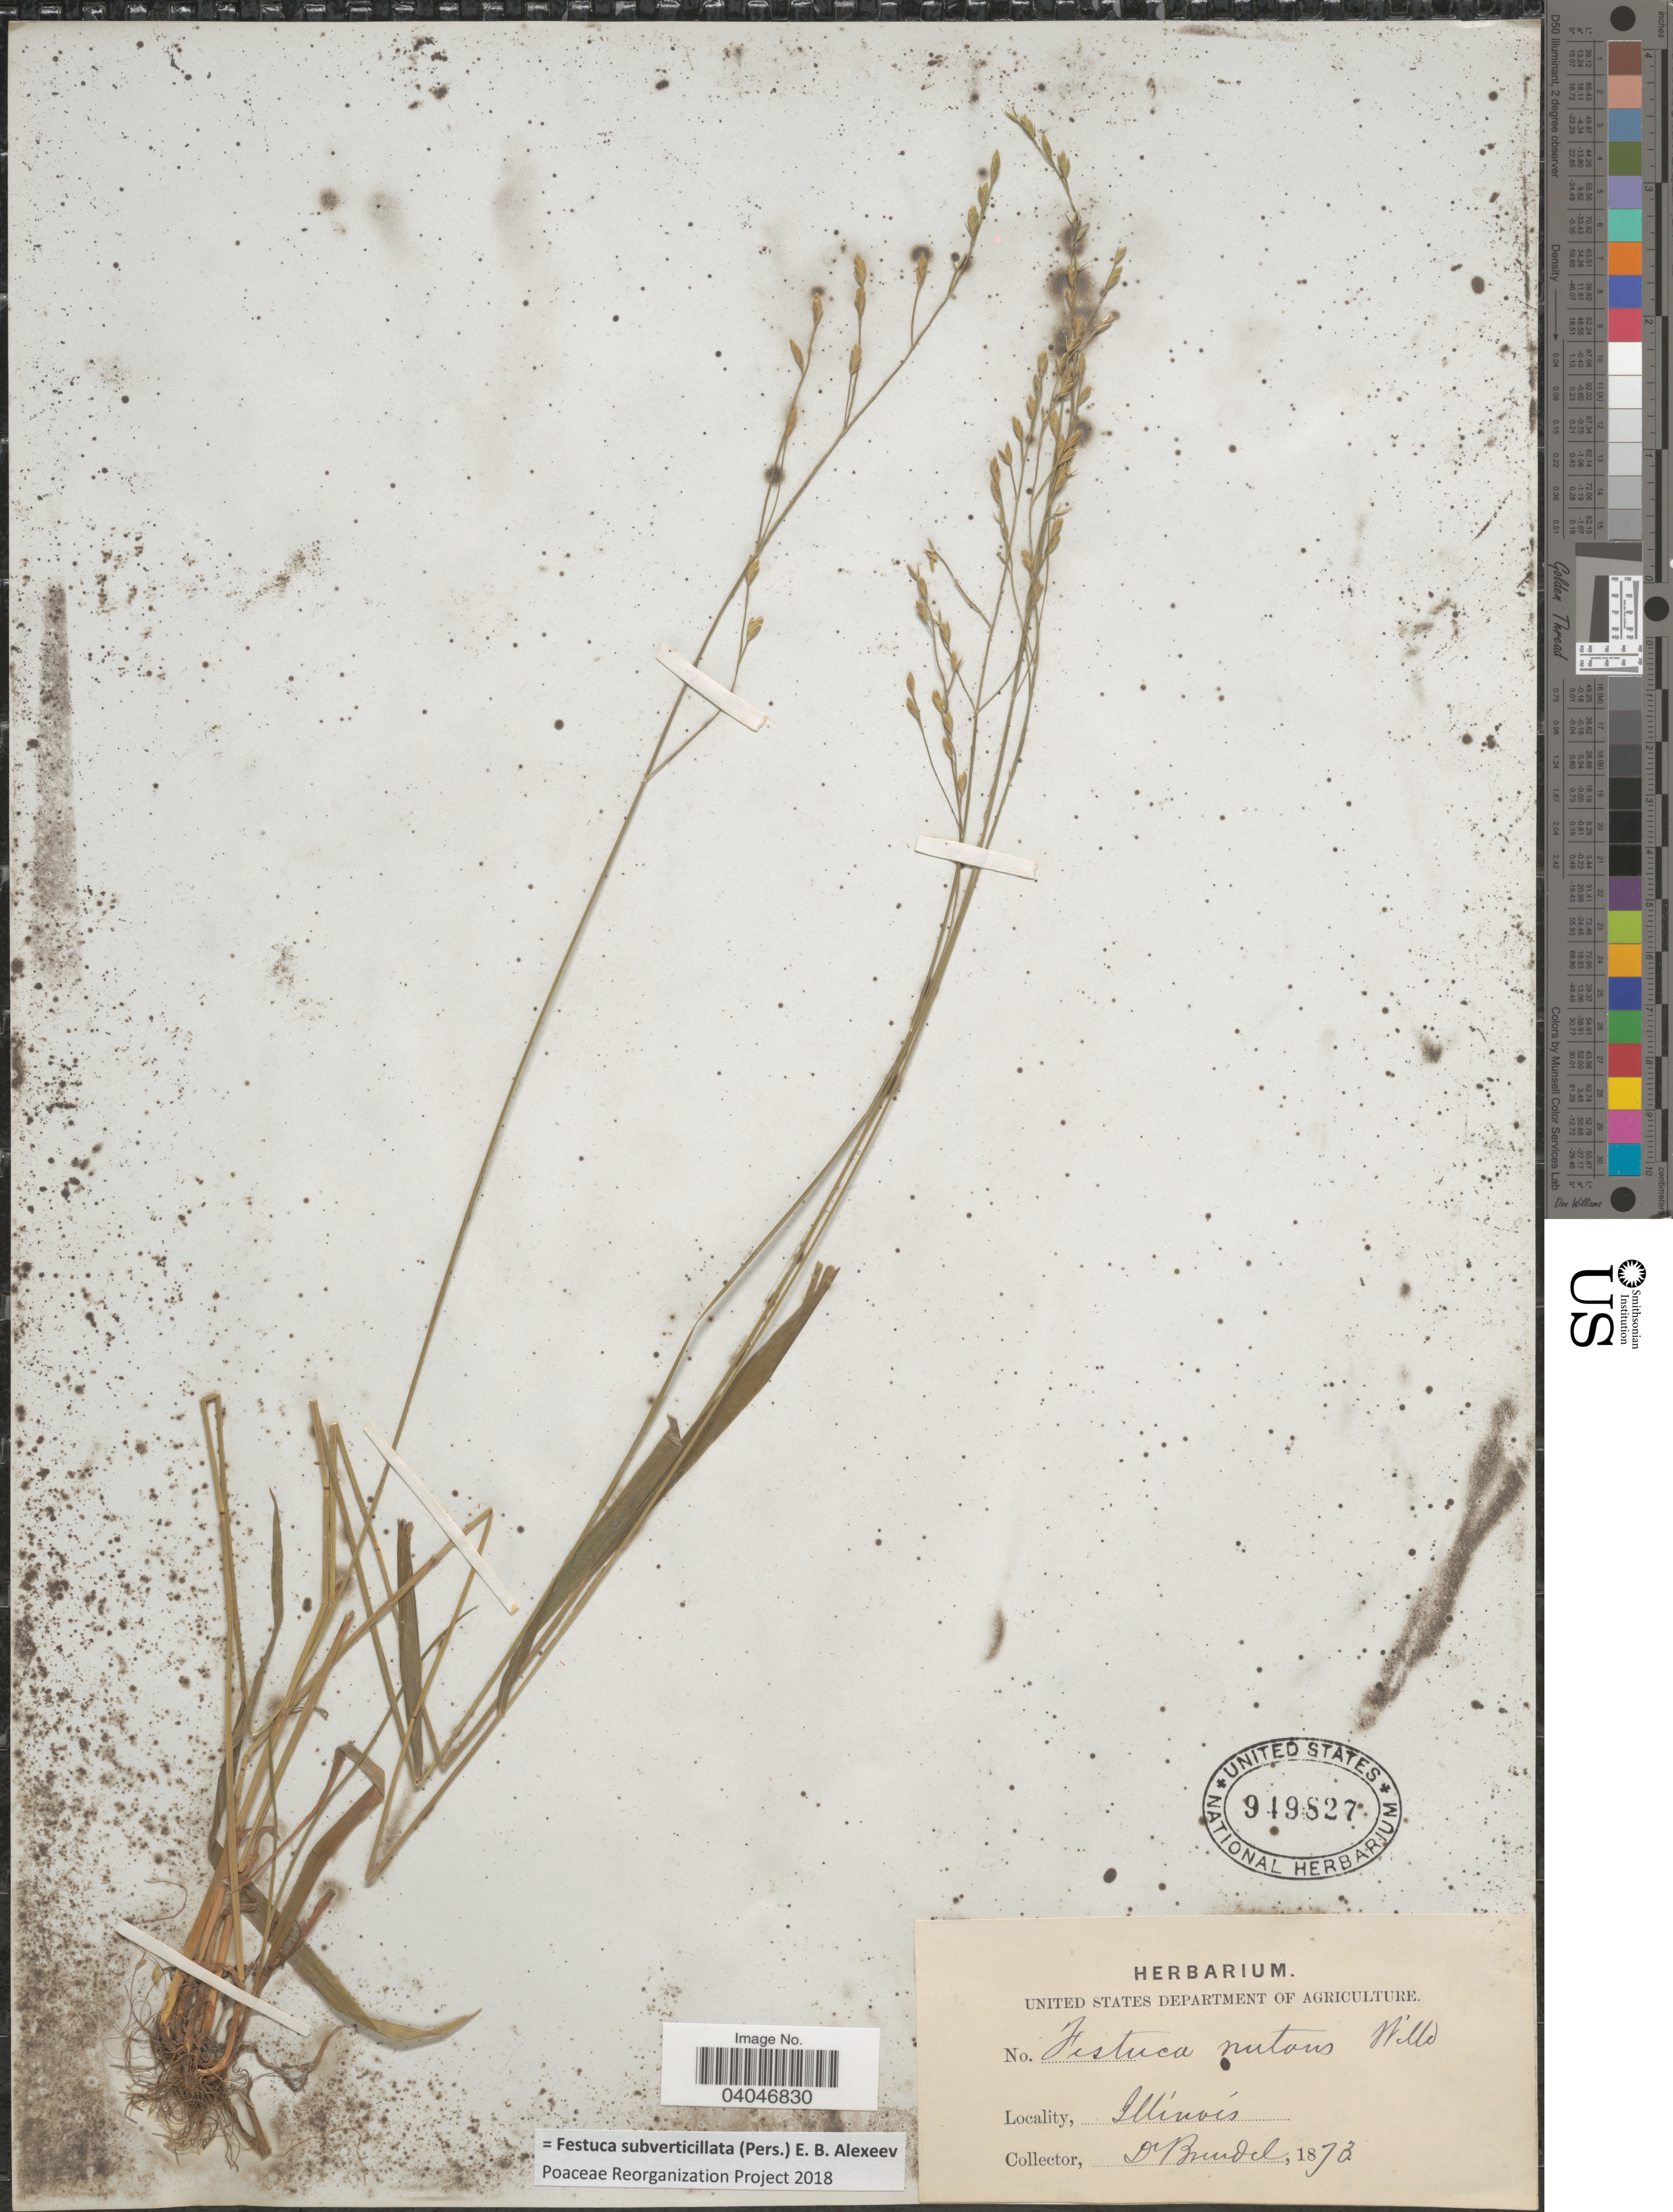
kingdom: Plantae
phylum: Tracheophyta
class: Liliopsida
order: Poales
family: Poaceae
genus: Festuca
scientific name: Festuca subverticillata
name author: (Pers.) E.B. Alexeev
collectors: F. Brendel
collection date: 1873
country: United States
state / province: Illinois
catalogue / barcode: US 949827